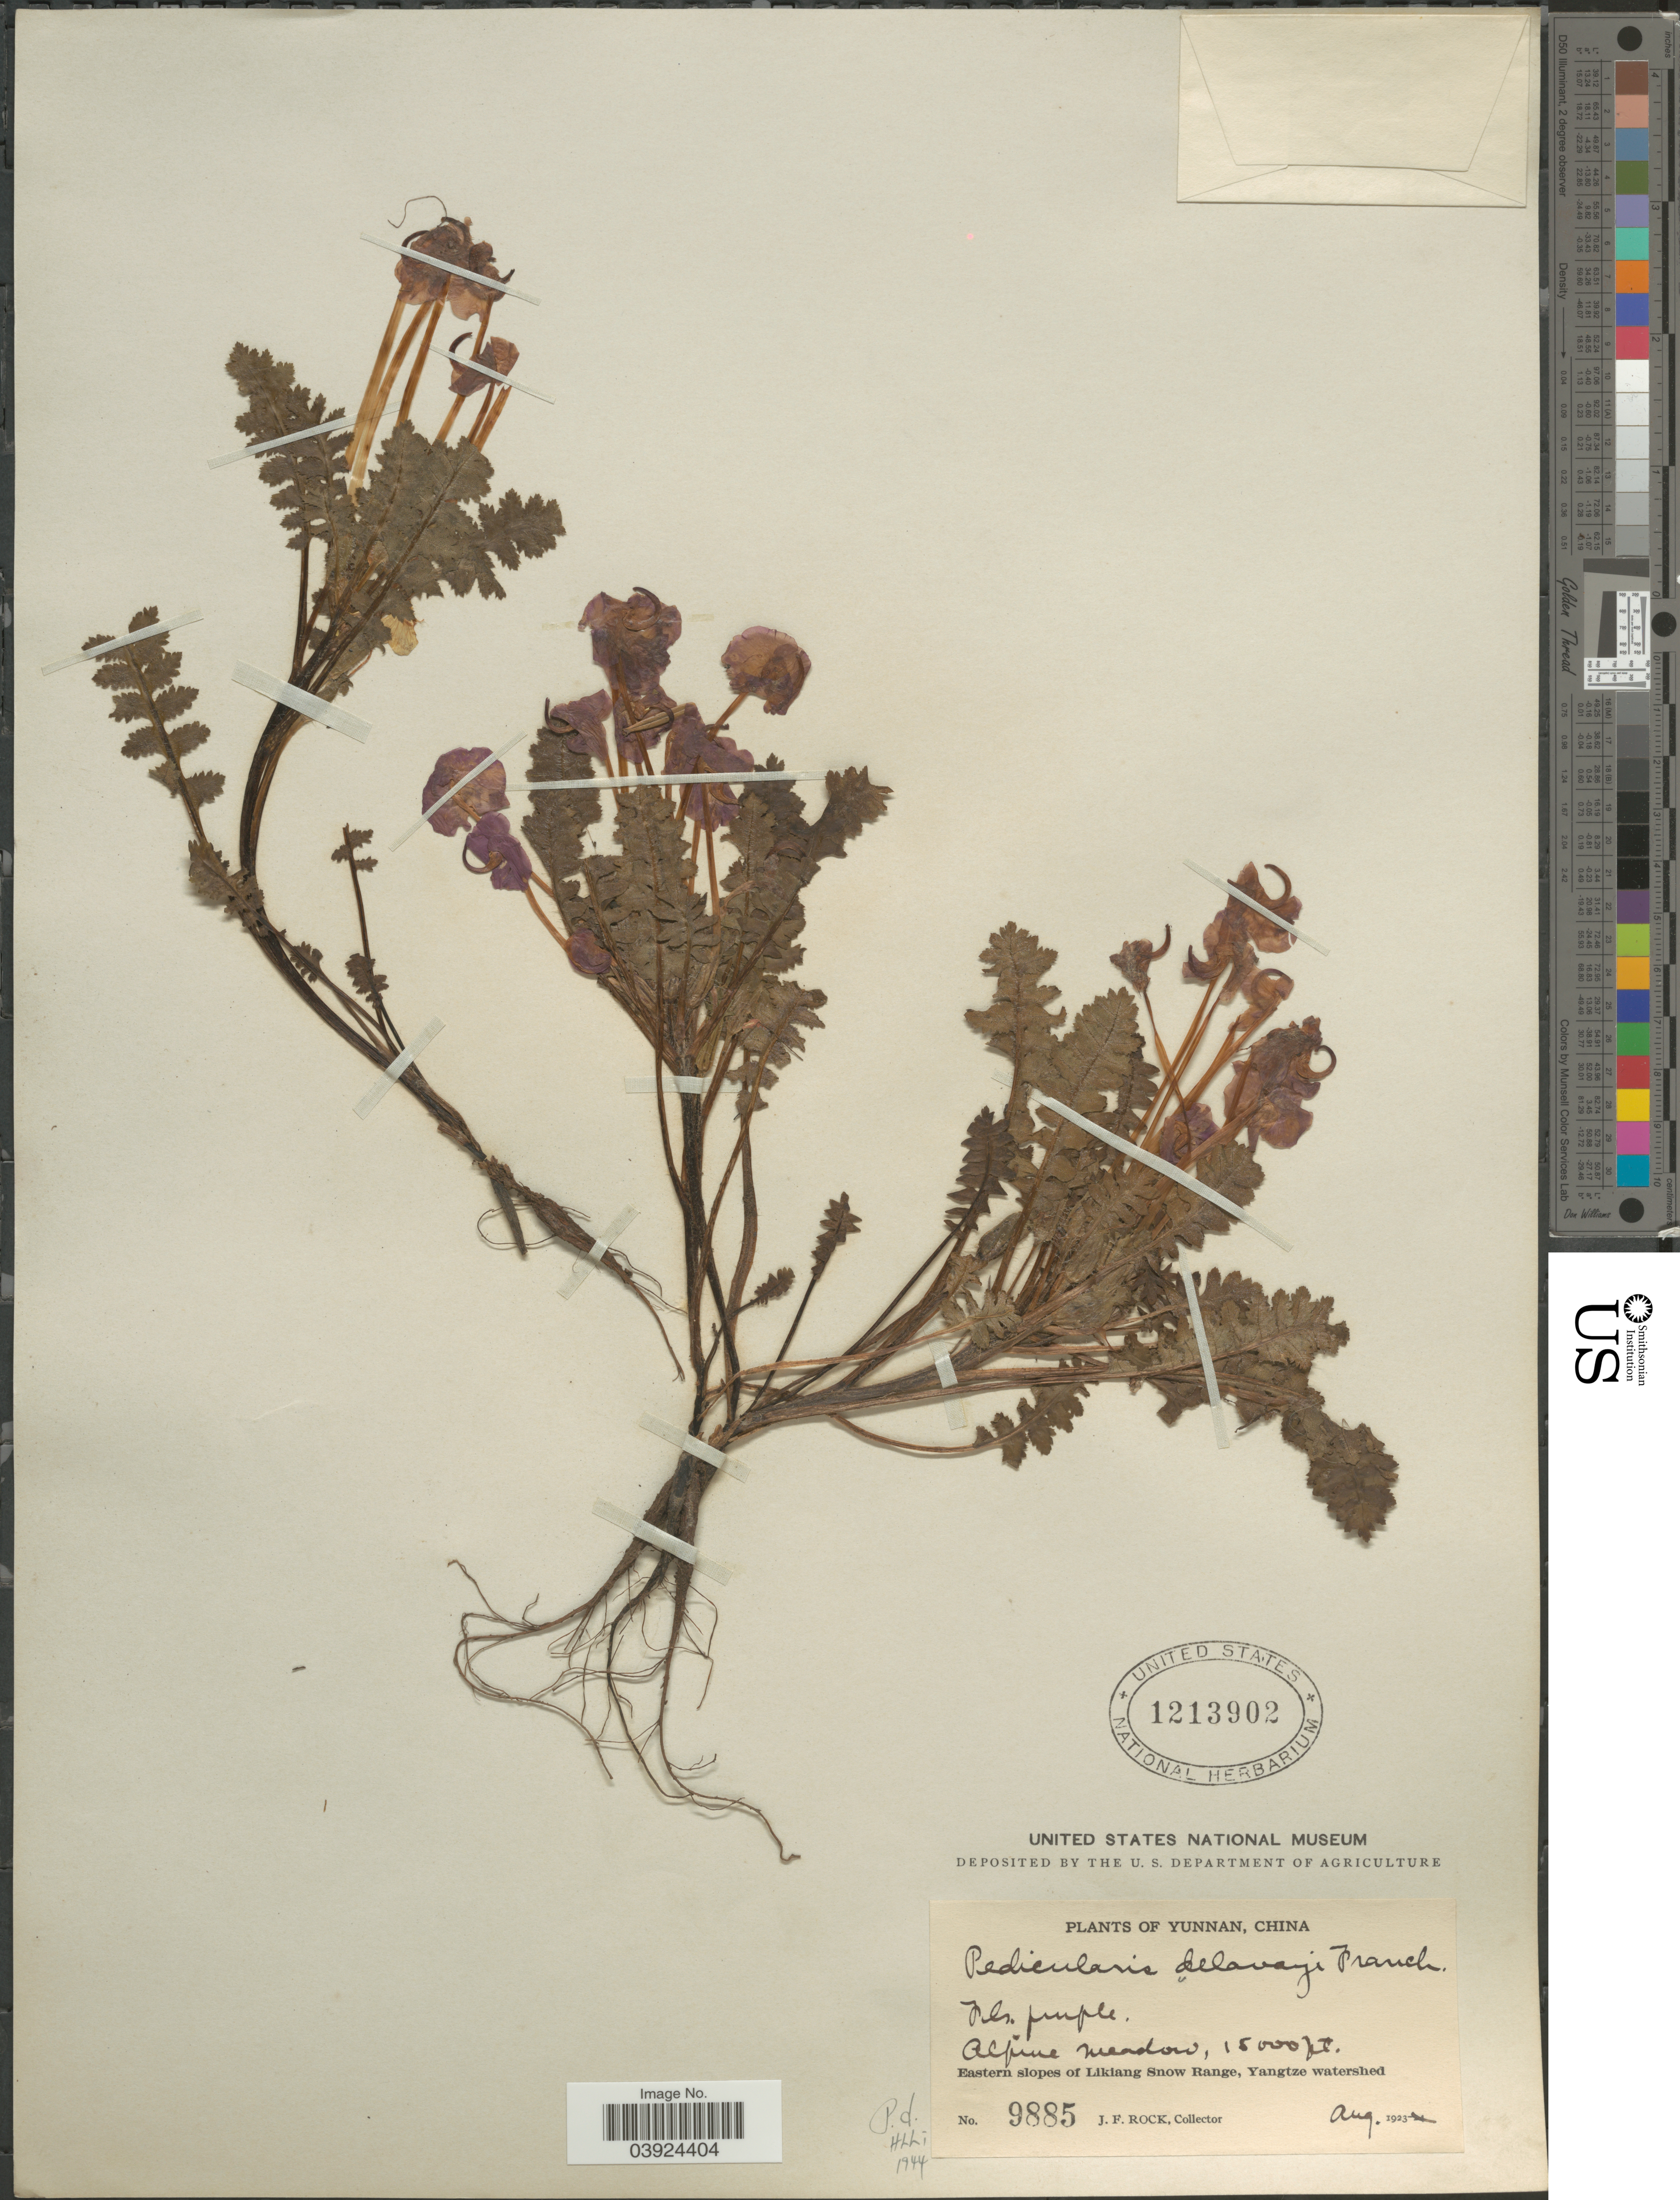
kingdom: Plantae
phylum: Tracheophyta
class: Magnoliopsida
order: Lamiales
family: Orobanchaceae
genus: Pedicularis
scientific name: Pedicularis delavayi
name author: Franch. ex Maxim.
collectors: J. Rock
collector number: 9885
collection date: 1923-08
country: China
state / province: Yunnan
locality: Eastern slopes of Likiang Snow Range, Yangtze watershed.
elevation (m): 4572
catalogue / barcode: US 1213902